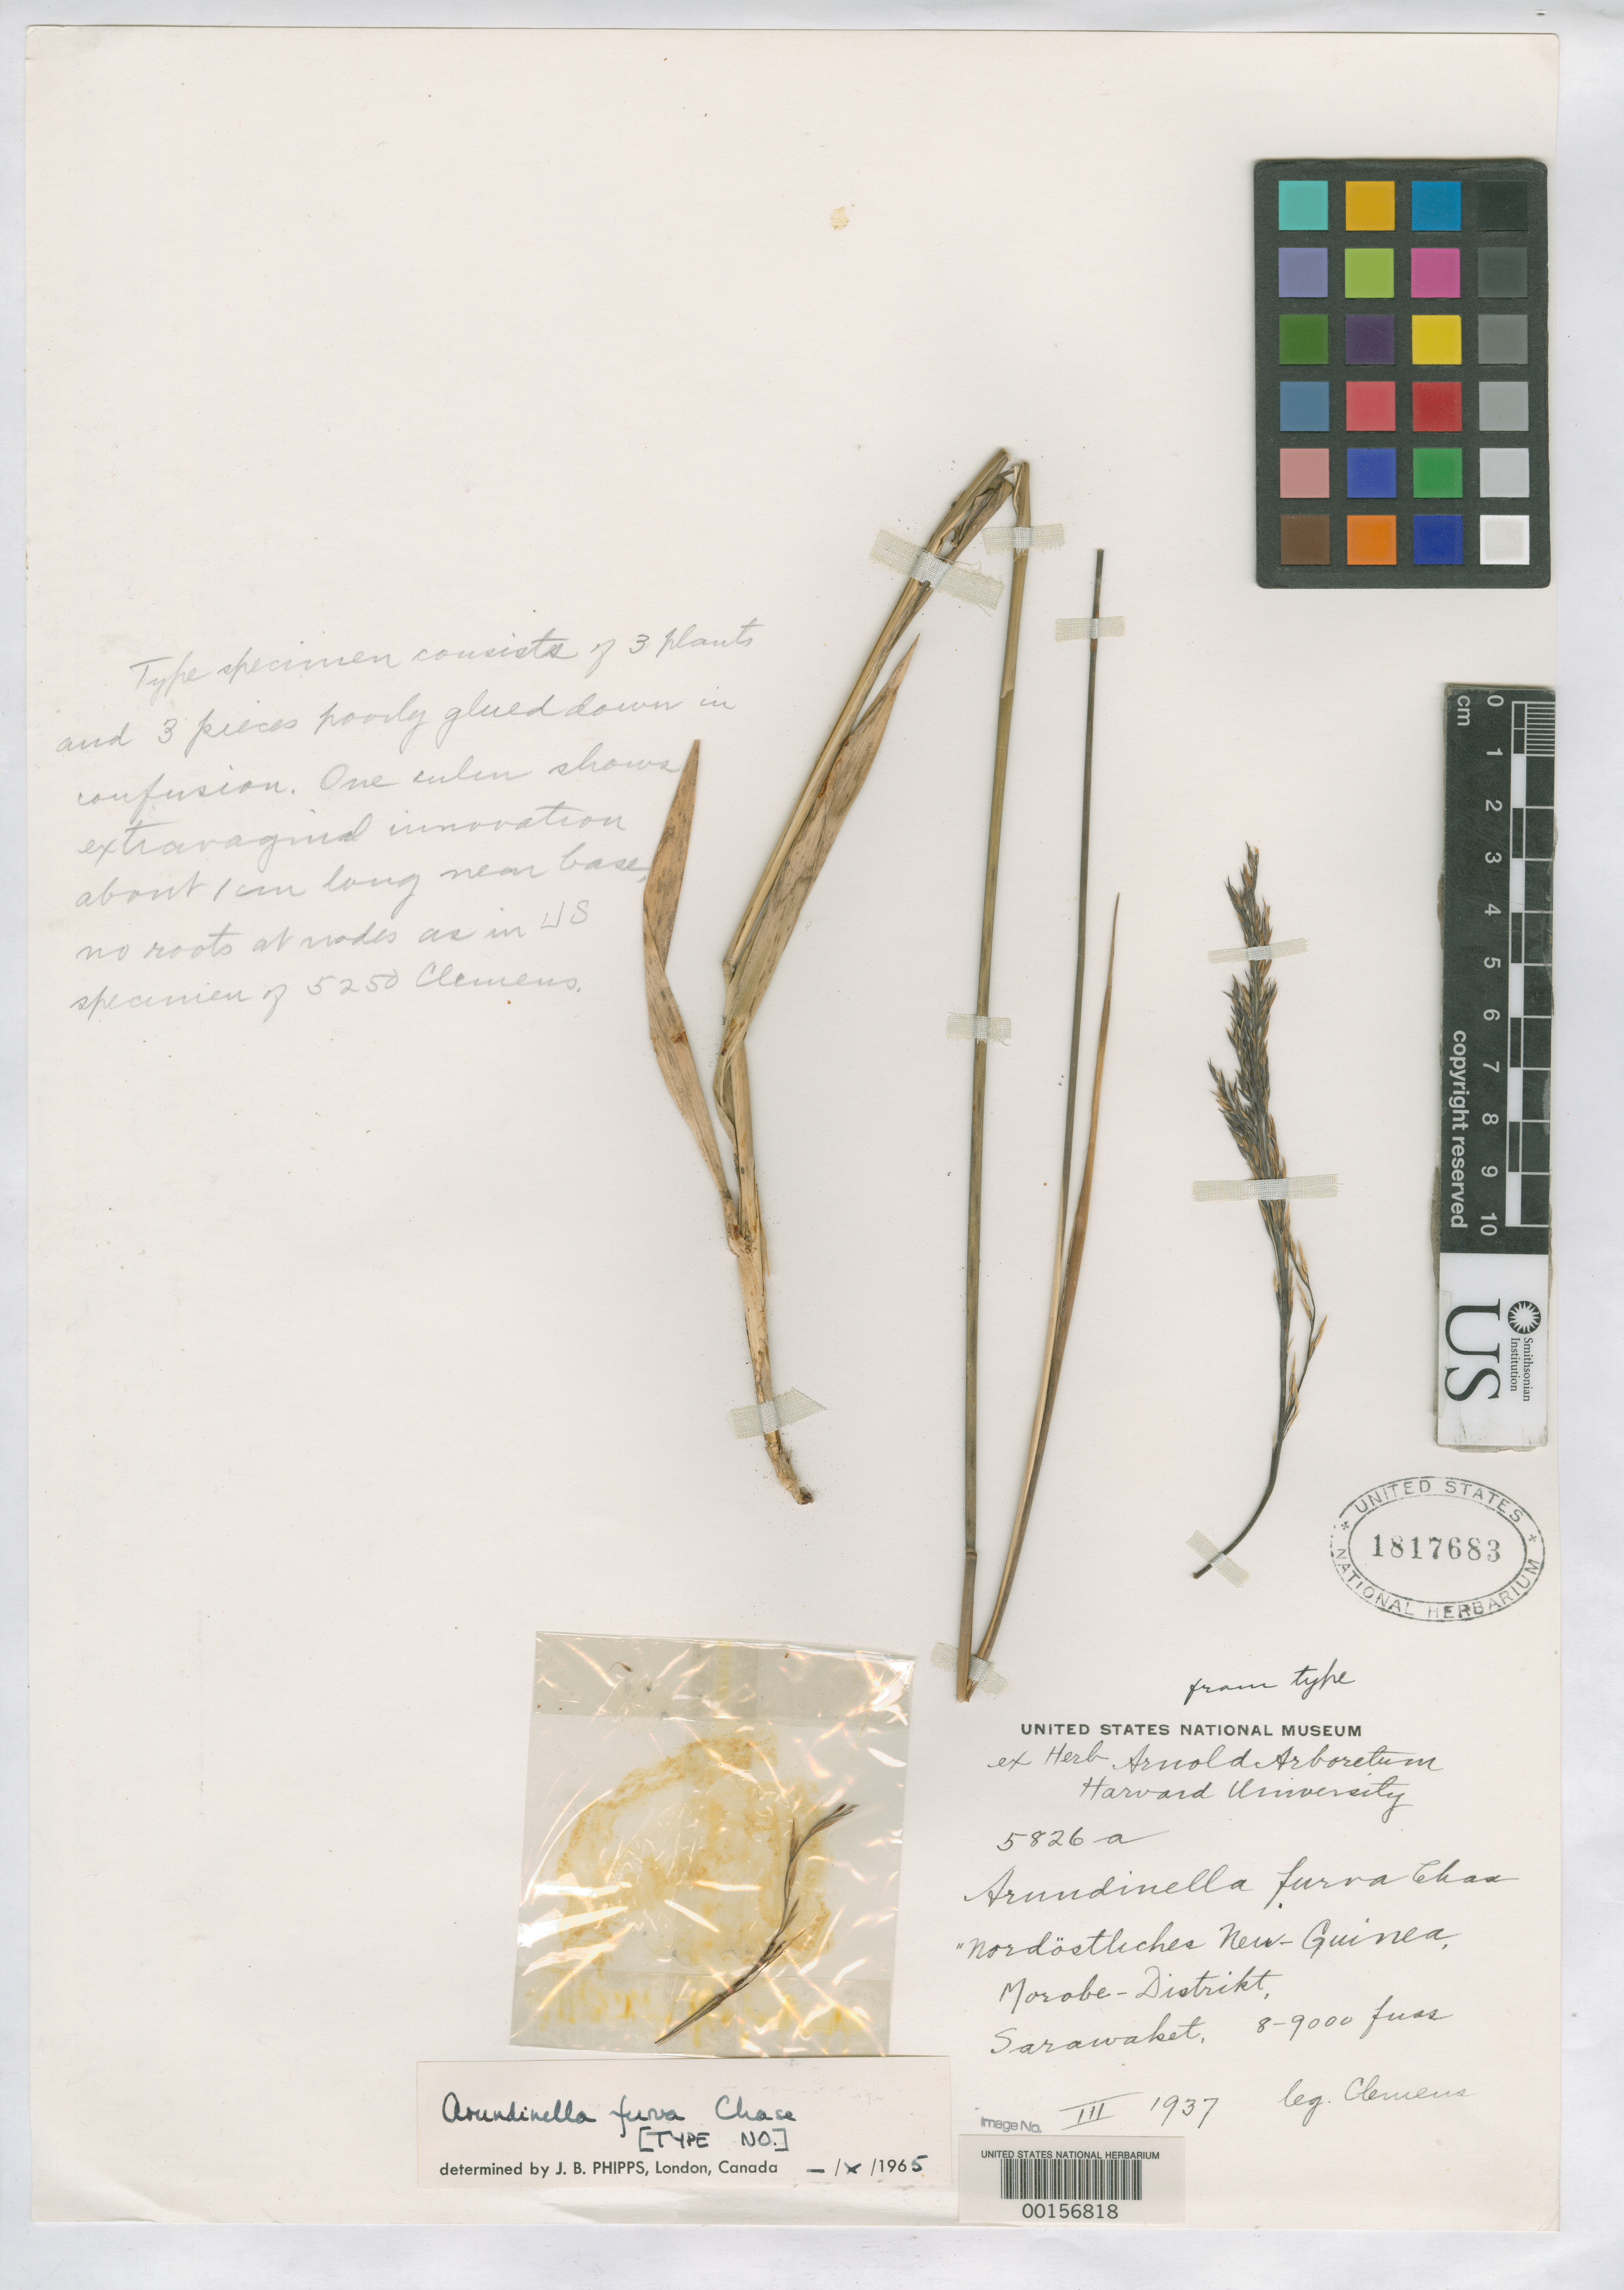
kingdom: Plantae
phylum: Tracheophyta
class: Liliopsida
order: Poales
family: Poaceae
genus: Arundinella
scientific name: Arundinella furva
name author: E.W.B. Chase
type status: Type Fragment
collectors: J. Clemens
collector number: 5826a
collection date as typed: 1937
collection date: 1937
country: Papua New Guinea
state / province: Morobe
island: New Guinea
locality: Sarawaket.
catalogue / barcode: US 1817683